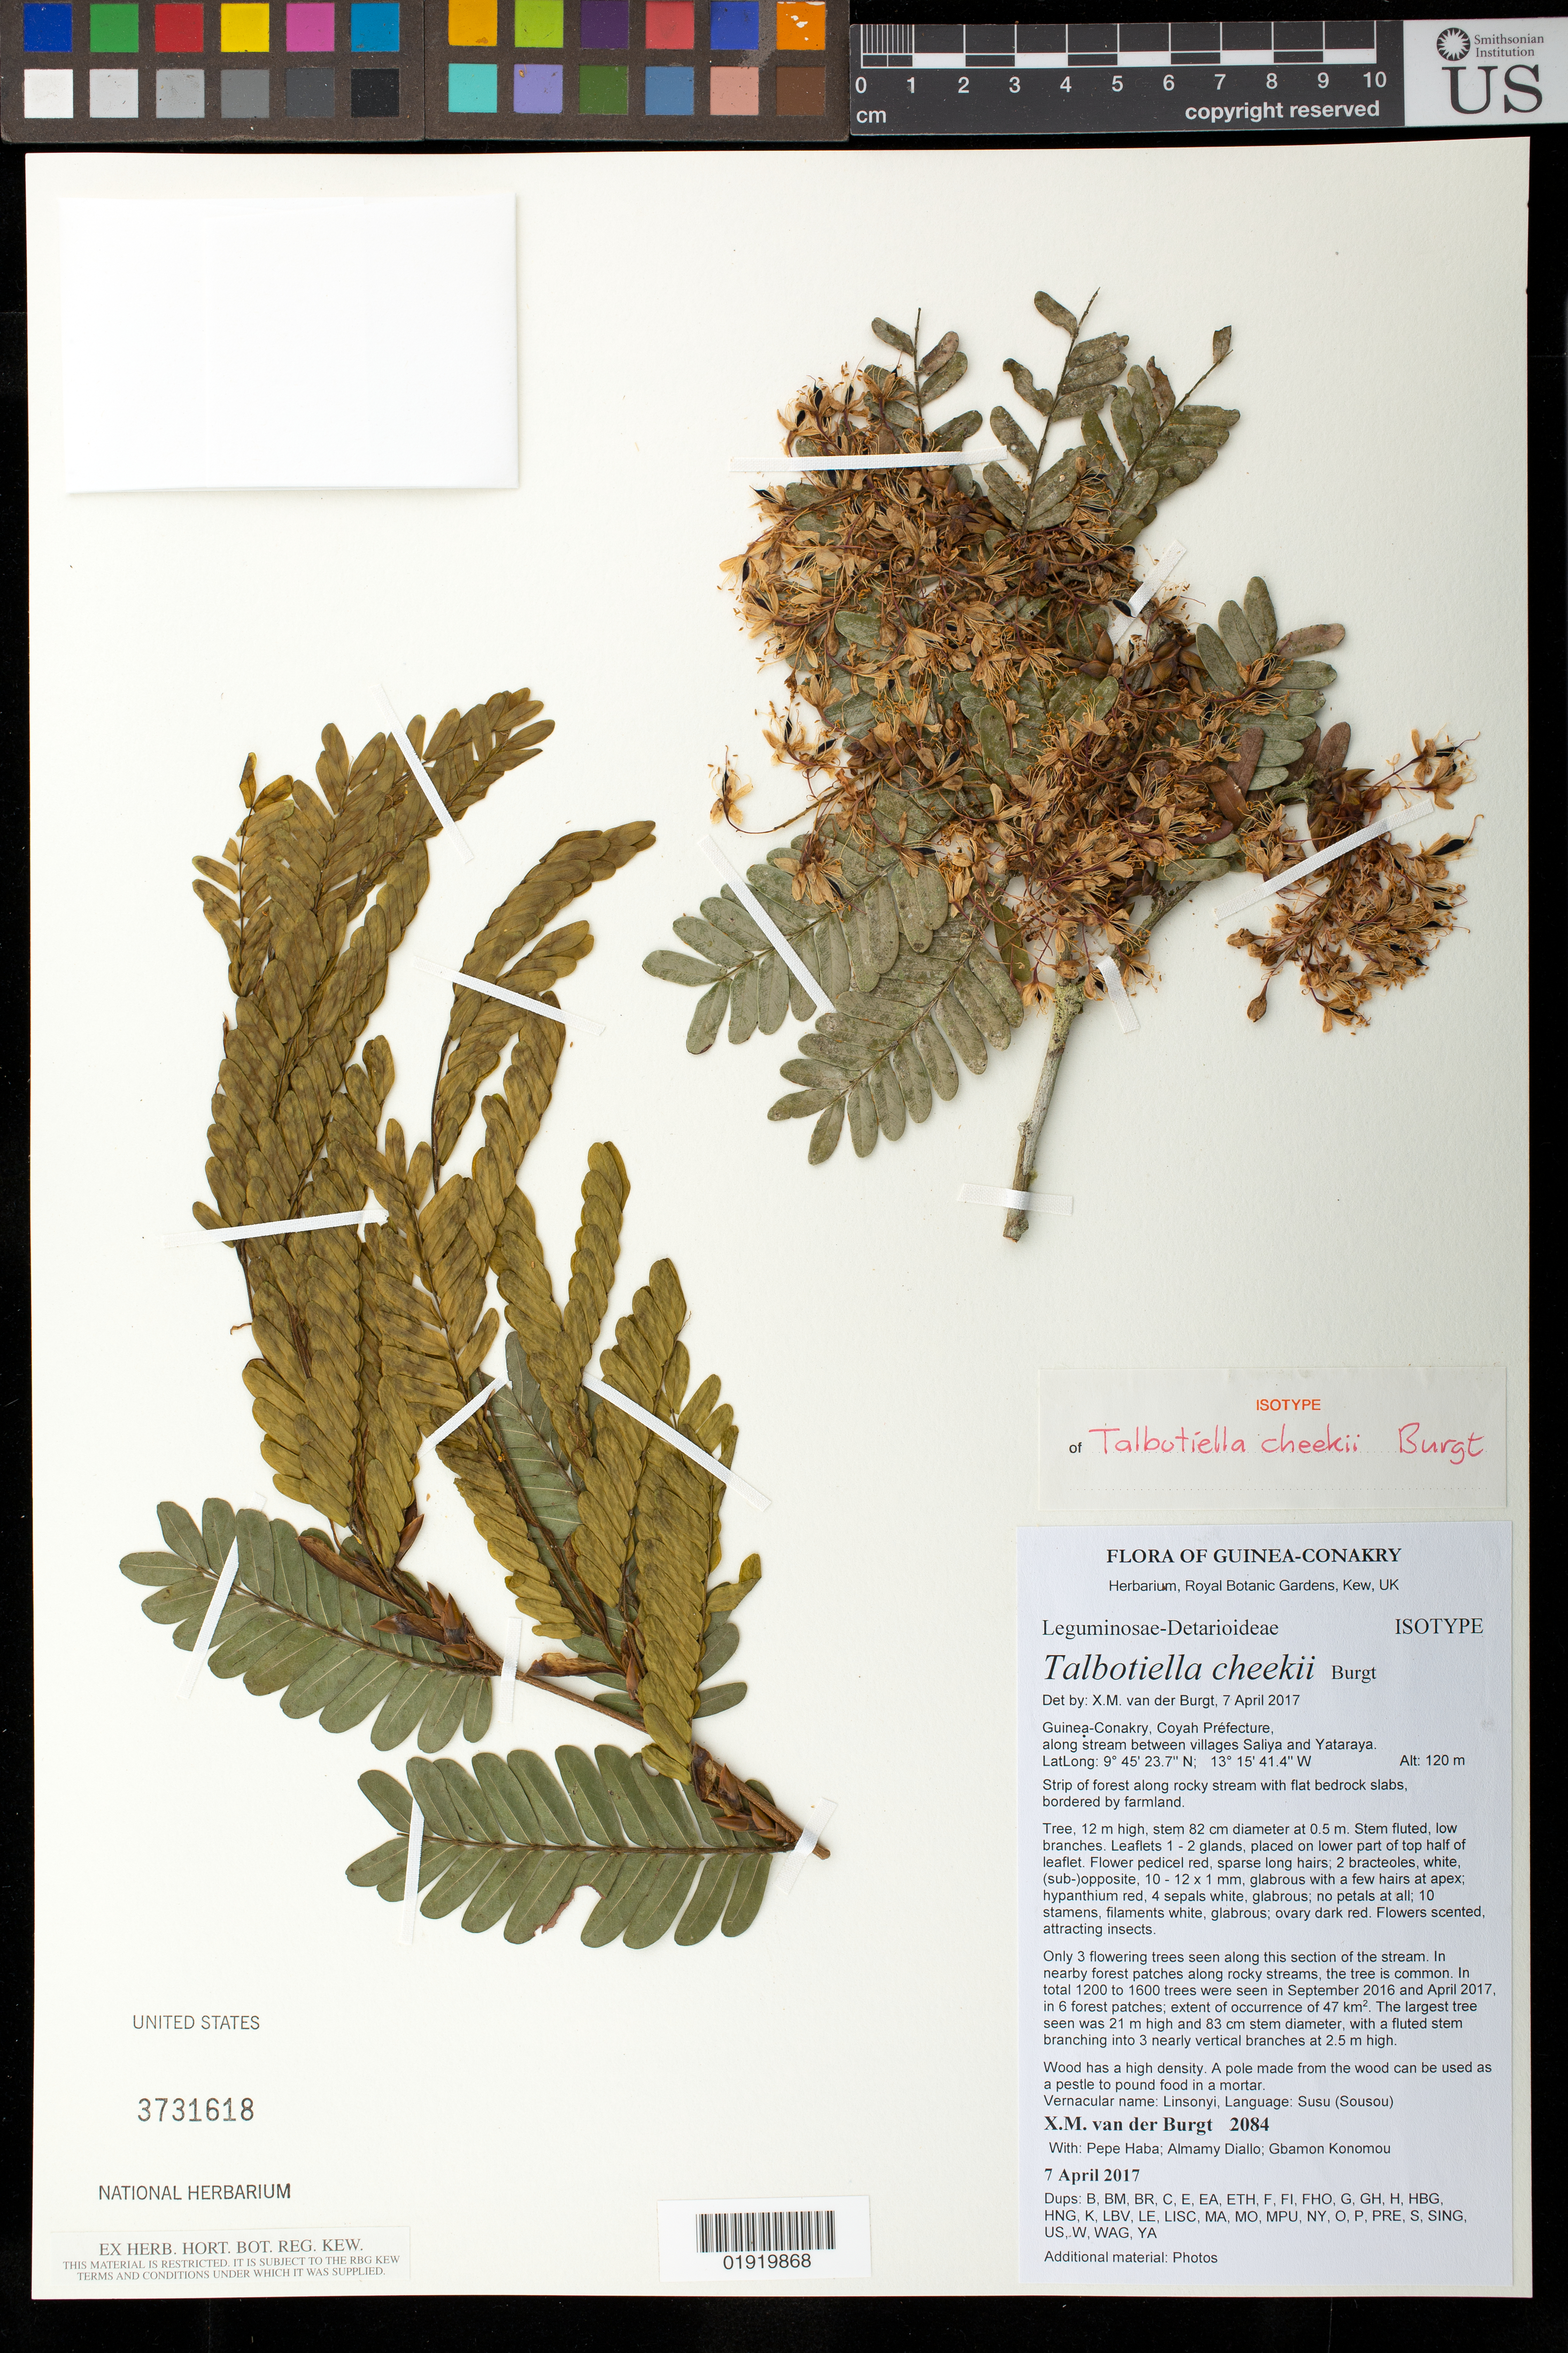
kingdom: Plantae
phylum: Tracheophyta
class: Magnoliopsida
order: Fabales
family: Fabaceae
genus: Talbotiella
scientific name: Talbotiella cheekii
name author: Burgt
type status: Isotype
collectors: X. M. van der Burgt, P. Haba, A. Diallo & G. Konomou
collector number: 2084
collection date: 2017-04-07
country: Guinea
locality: Guinea-Conakry, Coyah Préfecture, along stream between villages Saliya and Yataraya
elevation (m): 120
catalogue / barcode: US 3731618